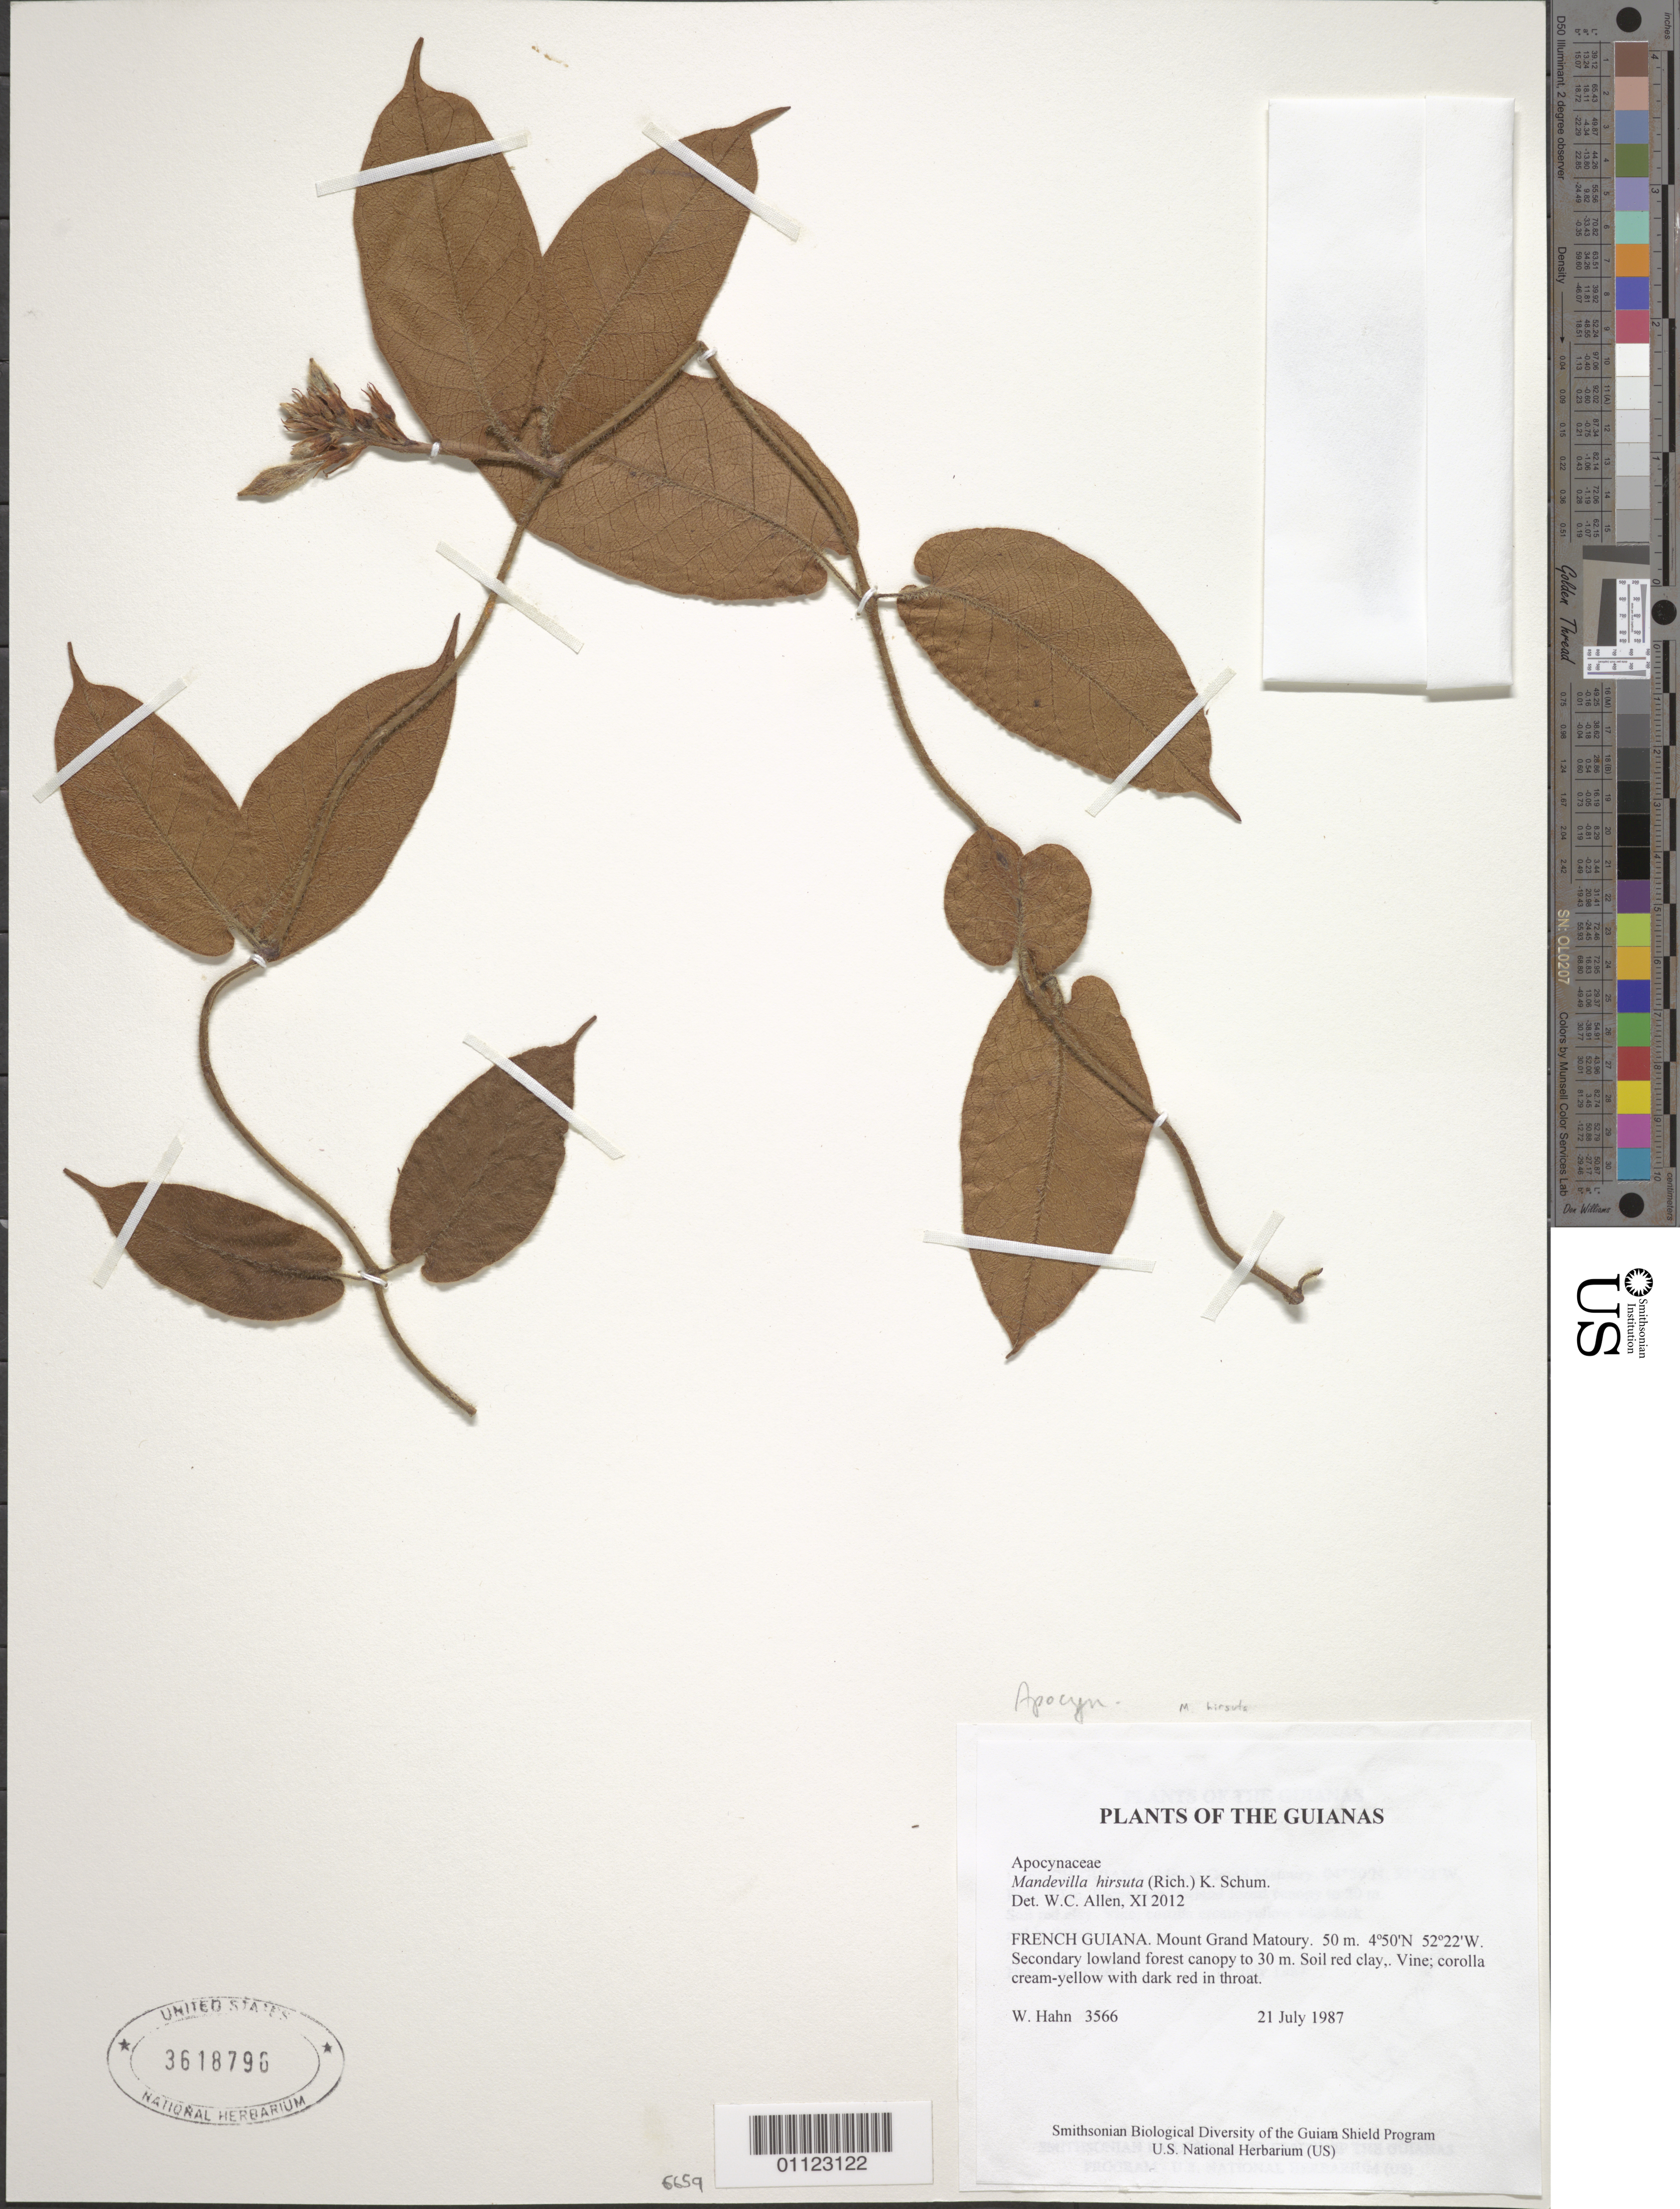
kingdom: Plantae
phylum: Tracheophyta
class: Magnoliopsida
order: Gentianales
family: Apocynaceae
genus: Mandevilla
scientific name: Mandevilla hirsuta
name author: (Rich.) K. Schum.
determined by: Allen, W. C., (UNITED STATES)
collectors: W. Hahn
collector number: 3566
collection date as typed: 21 July 1987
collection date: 1987-07-21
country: French Guiana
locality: Mount Grand Matoury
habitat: Secondary lowland forest canopy to 30 m. Soil red clay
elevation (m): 50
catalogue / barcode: US 3618796